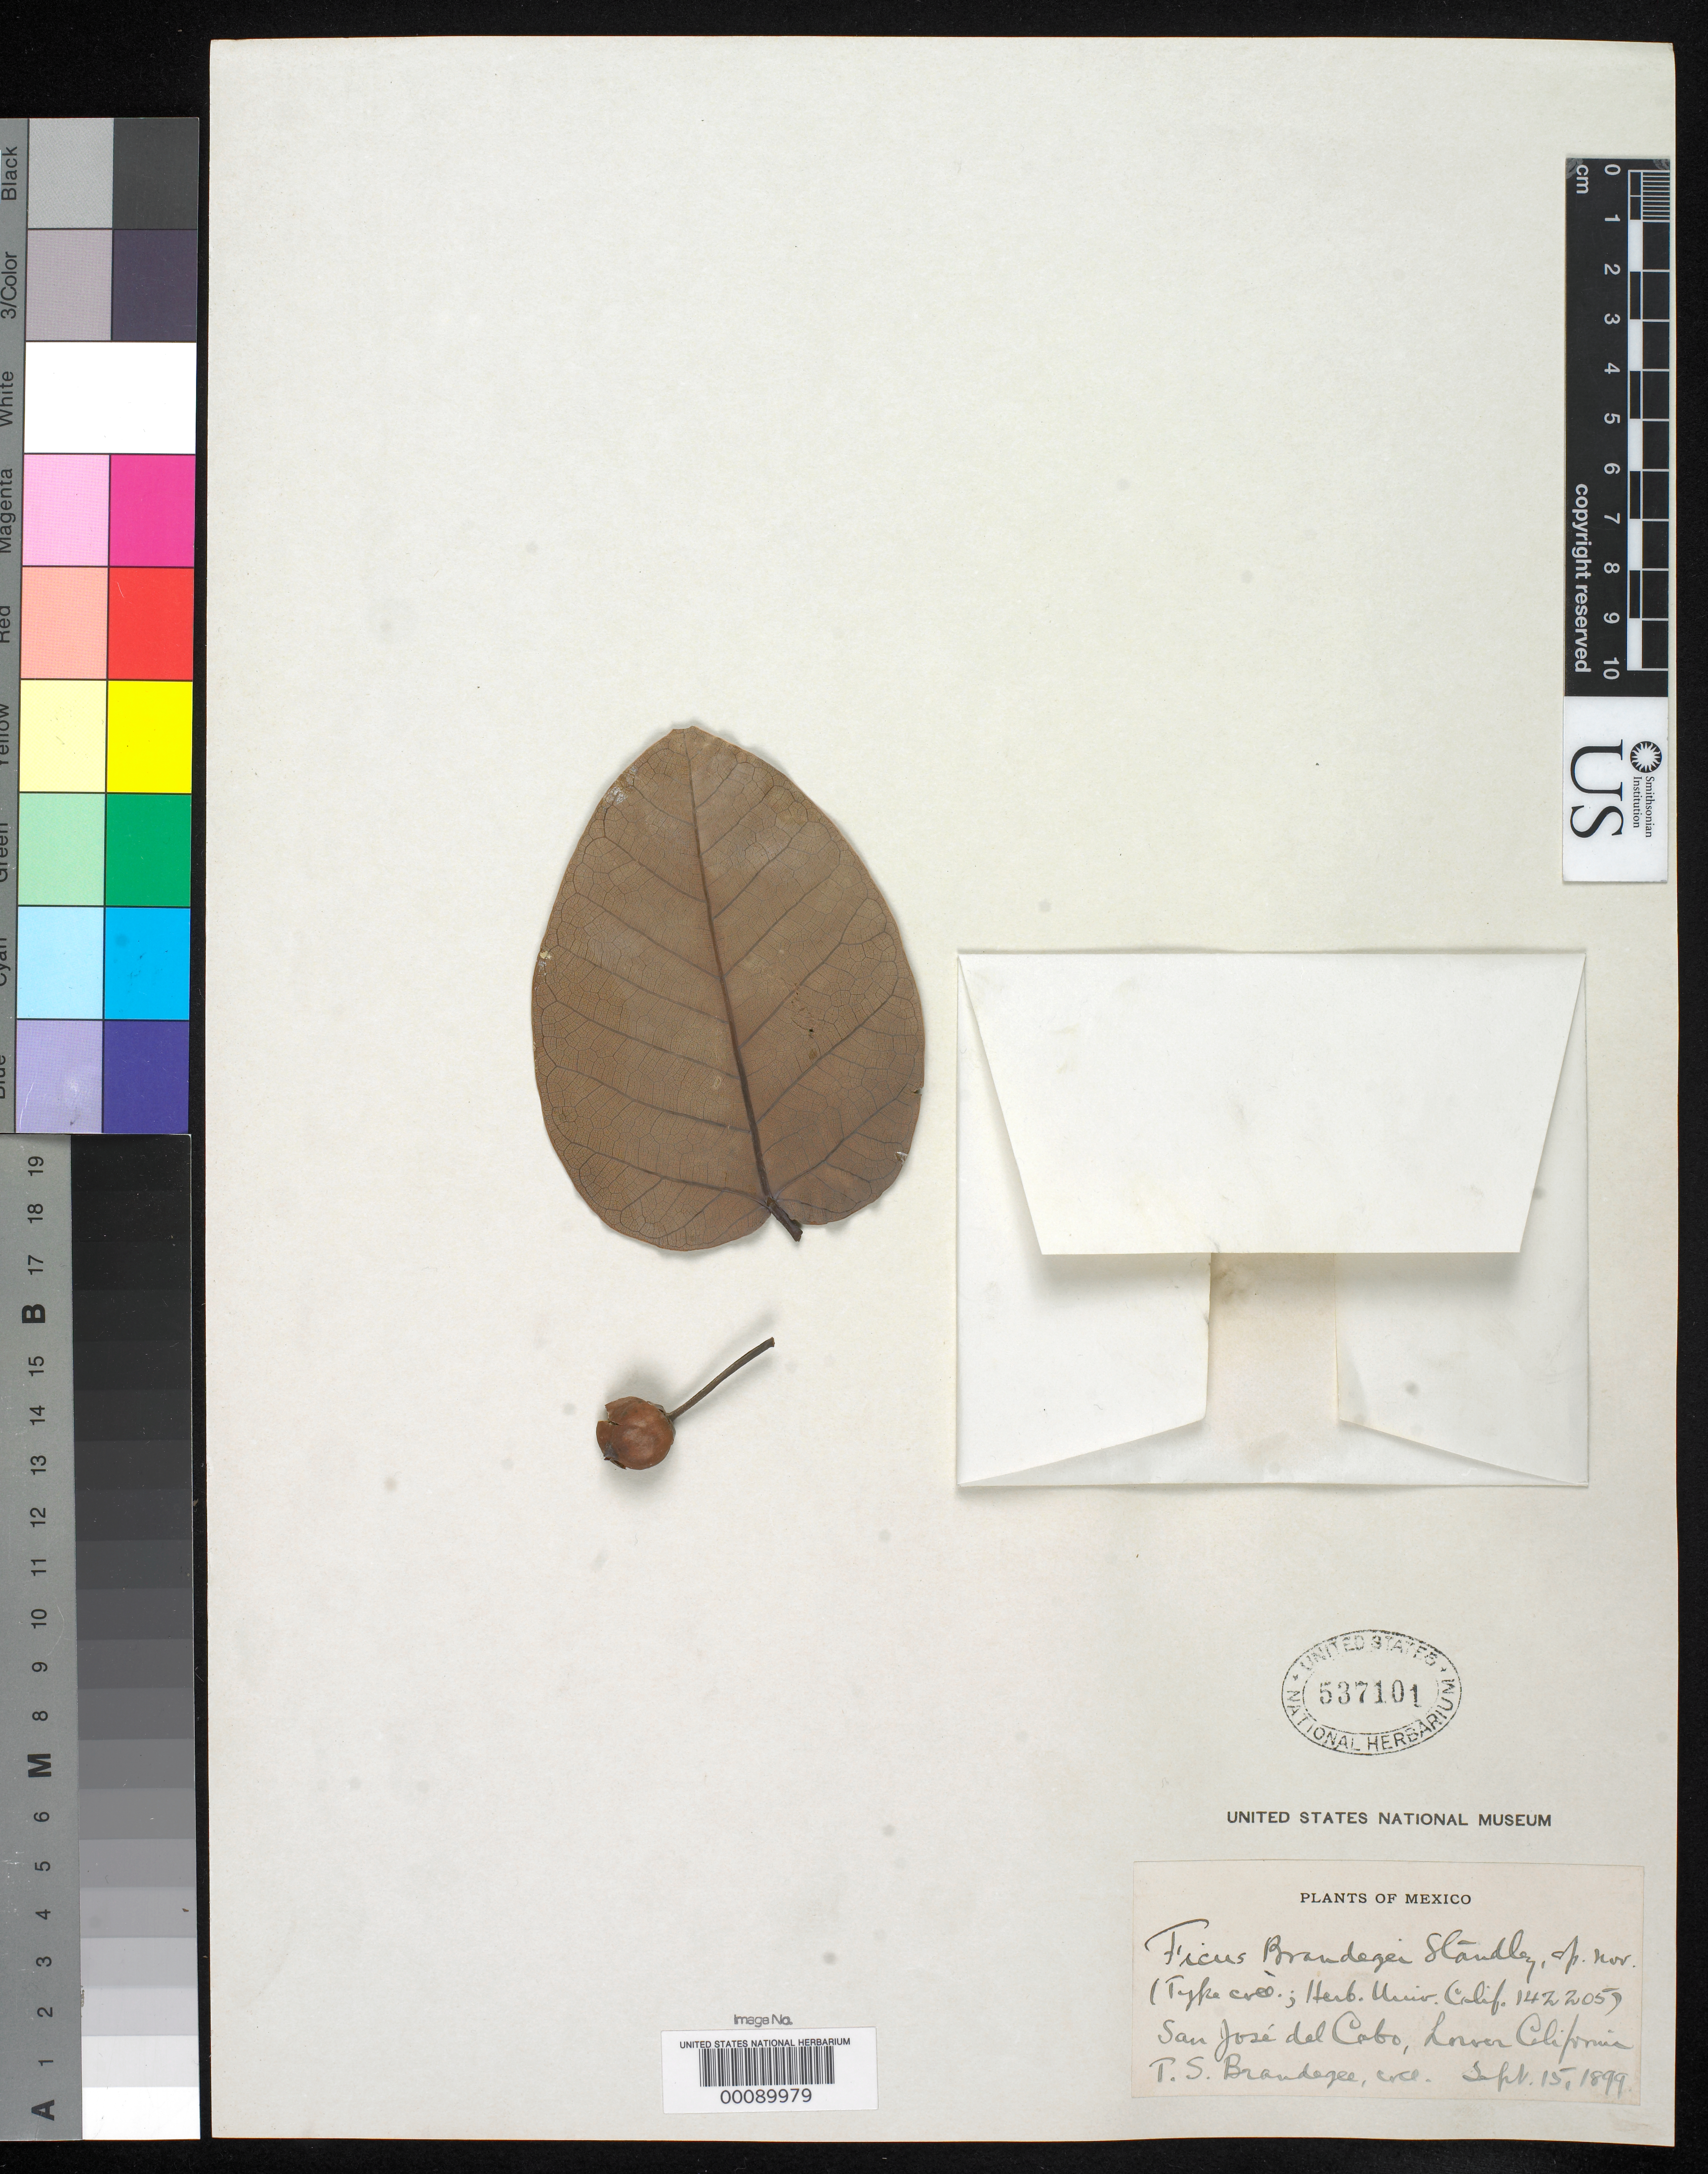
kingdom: Plantae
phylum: Tracheophyta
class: Magnoliopsida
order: Rosales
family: Moraceae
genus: Ficus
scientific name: Ficus brandegei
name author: Standl.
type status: Isotype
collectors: T. S. Brandegee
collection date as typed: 15 Sep 1899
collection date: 1899-09-15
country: Mexico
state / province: Baja California Sur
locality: San José del Cabo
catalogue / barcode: US 537101